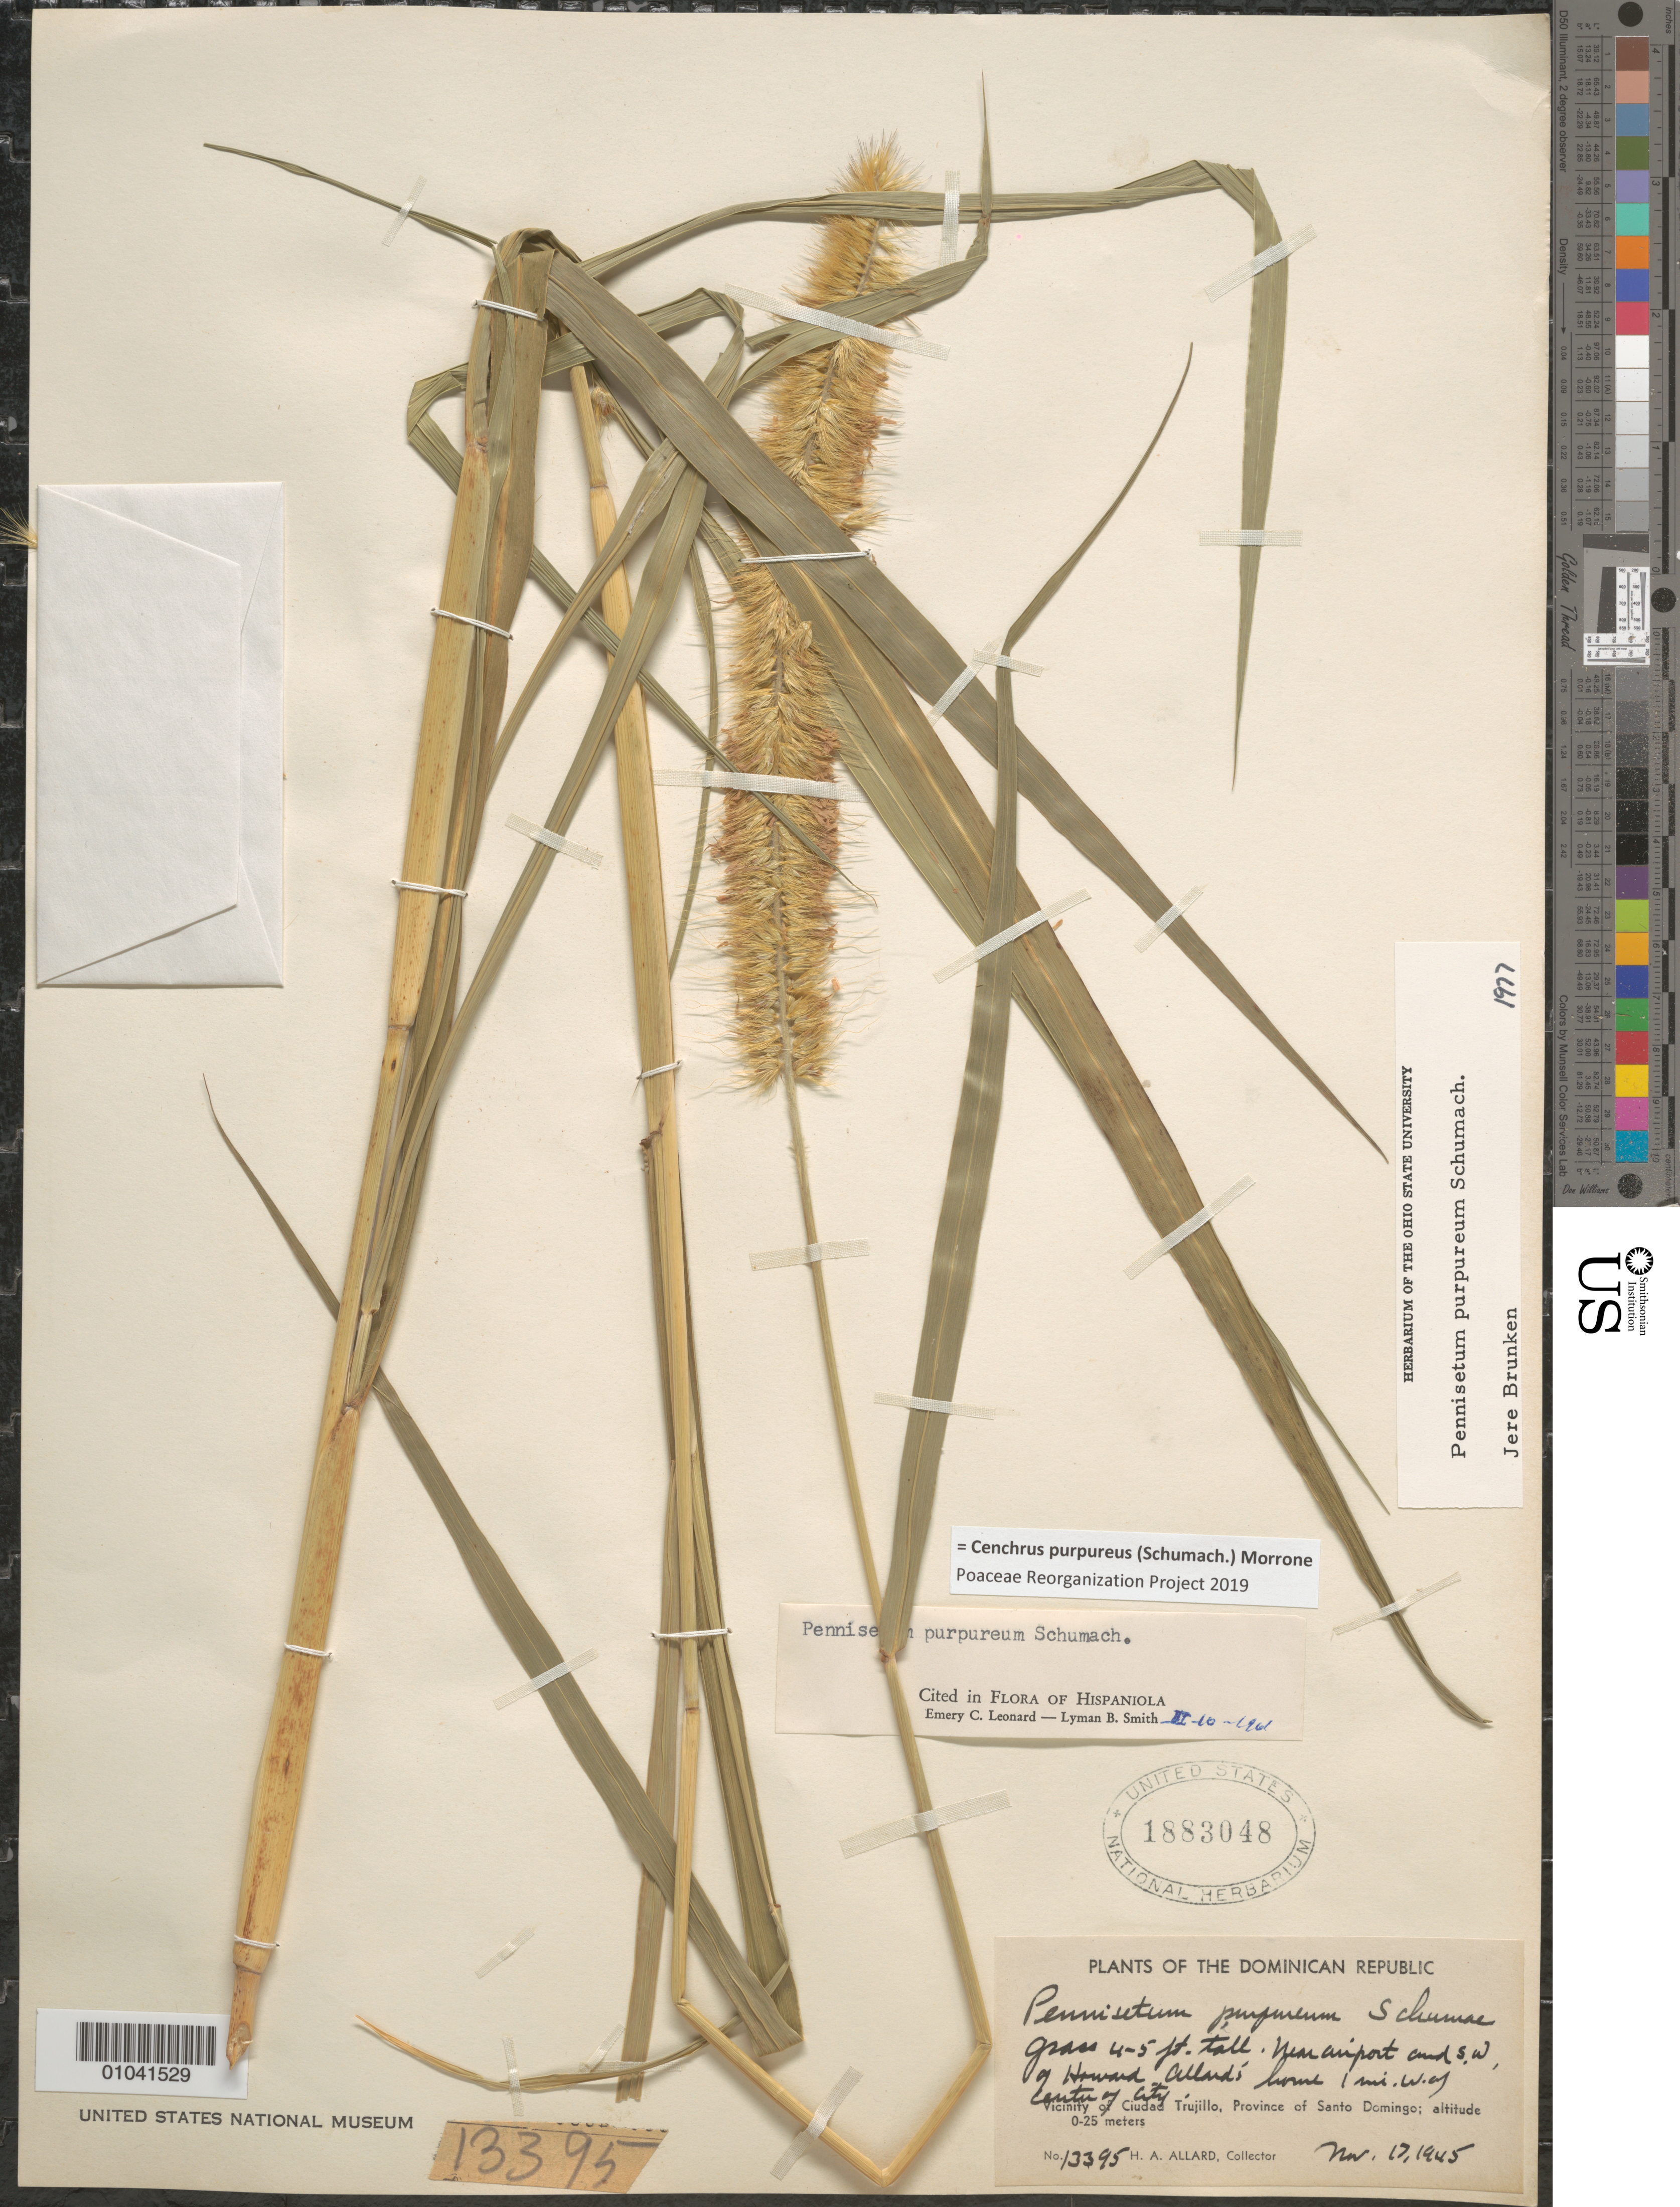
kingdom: Plantae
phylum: Tracheophyta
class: Liliopsida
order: Poales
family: Poaceae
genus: Cenchrus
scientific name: Cenchrus purpureus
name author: (Schumach.) Morrone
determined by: Poaceae Reorganization Project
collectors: H. A. Allard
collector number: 13395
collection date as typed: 17 Nov 1945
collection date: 1945-11-17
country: Dominican Republic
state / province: Distrito Nacional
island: Hispaniola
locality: Vicinity of Ciudad Trujillo, Province of Santo Domingo, near airport and SW of Howard Allard's home, 1 mile W of center of city.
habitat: near airport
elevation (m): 0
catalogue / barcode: US 1883048